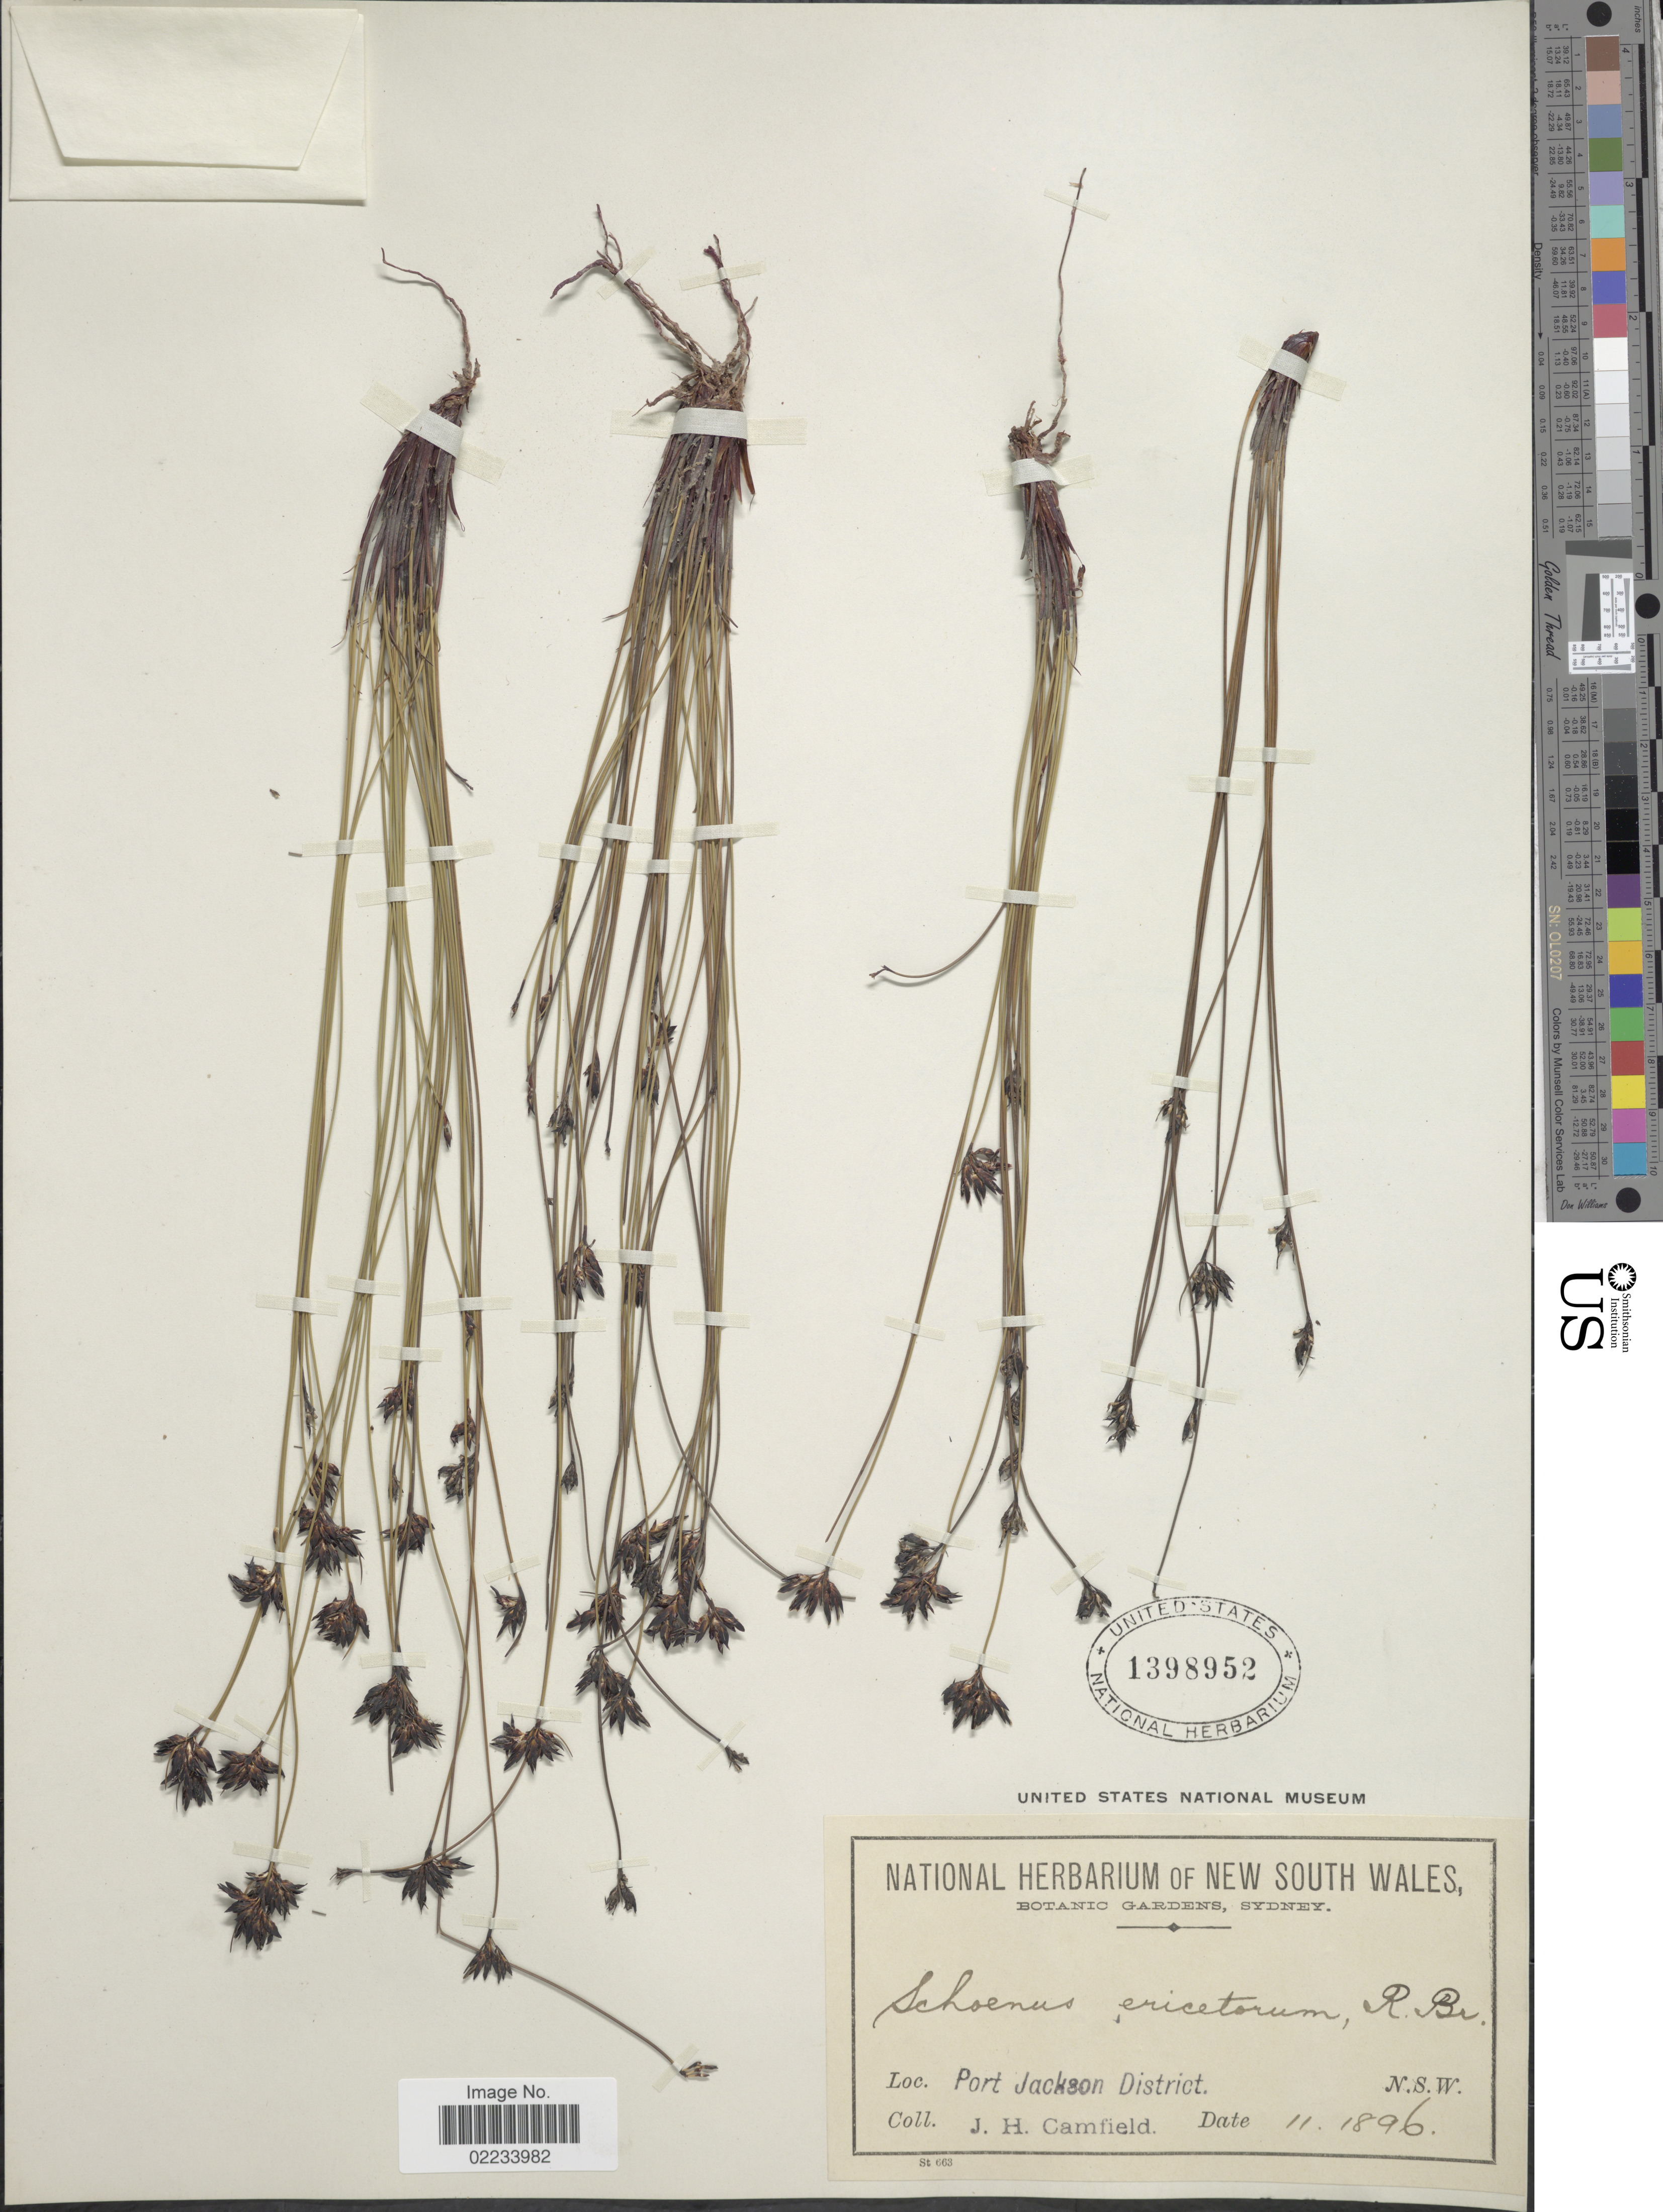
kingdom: Plantae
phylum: Tracheophyta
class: Liliopsida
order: Poales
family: Cyperaceae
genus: Schoenus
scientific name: Schoenus ericetorum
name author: R. Br.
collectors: J. Camfield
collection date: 1896-02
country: Australia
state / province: New South Wales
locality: Port Jackson District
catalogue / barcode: US 1398952